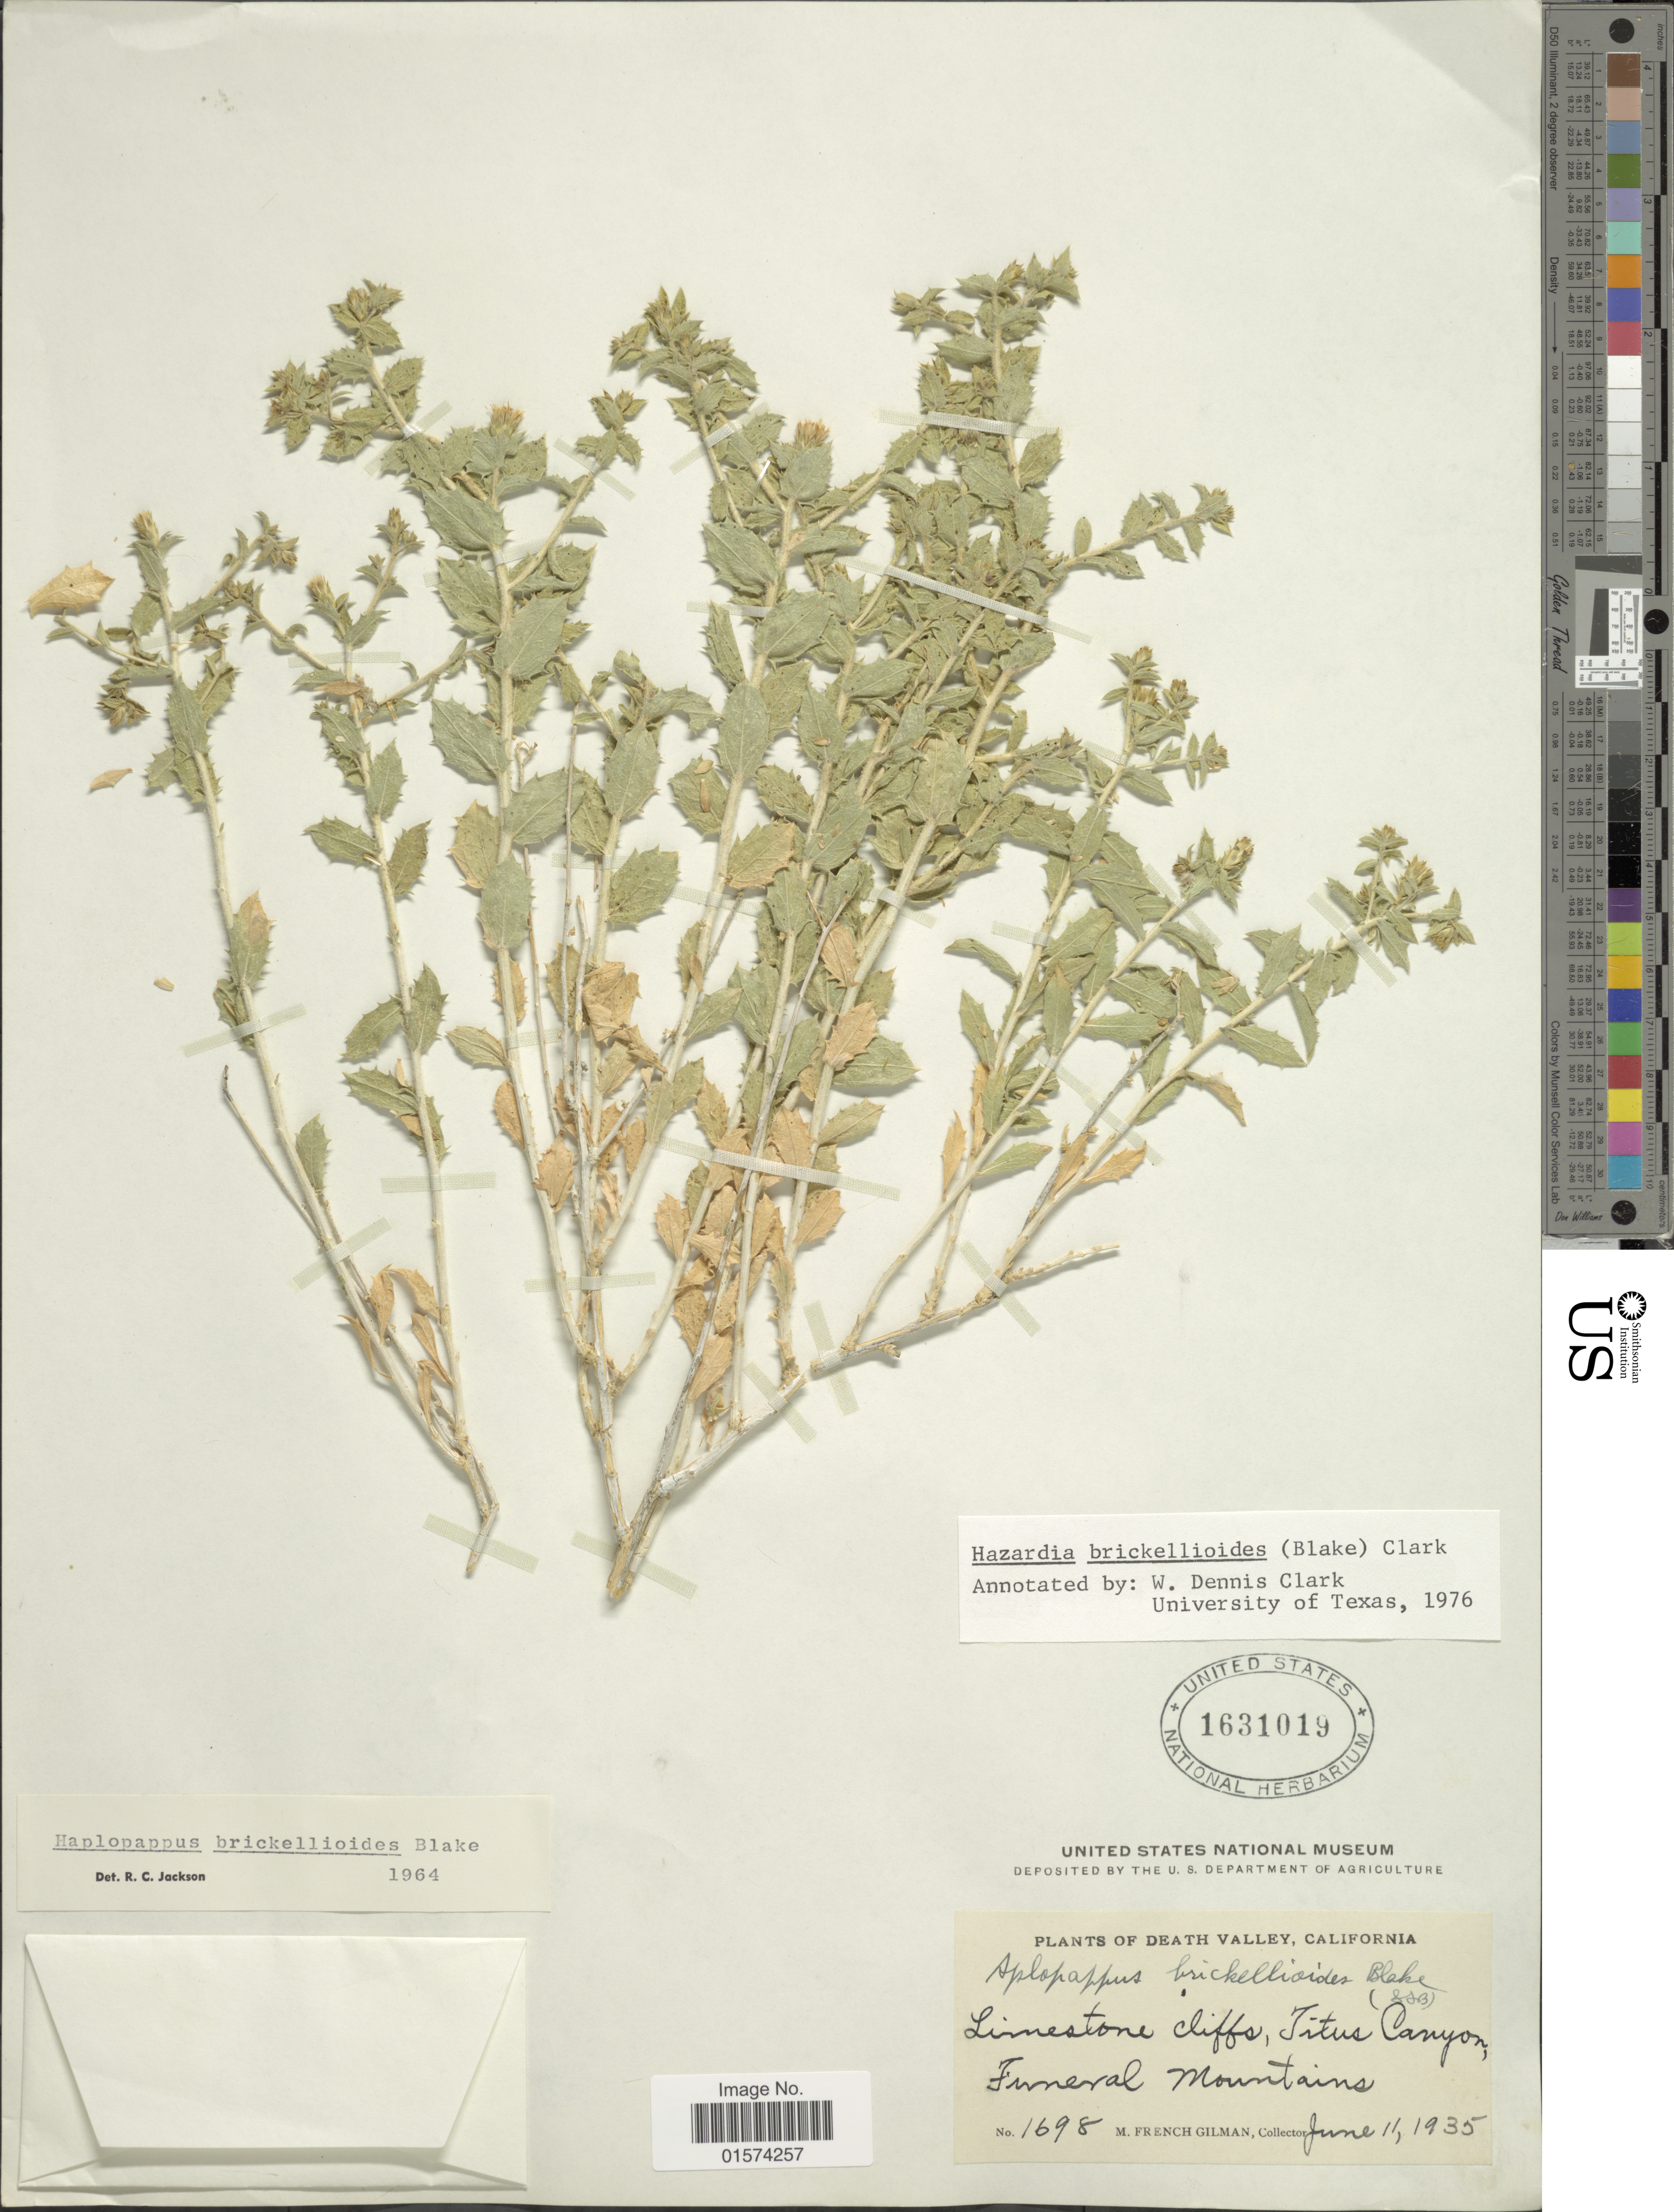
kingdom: Plantae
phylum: Tracheophyta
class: Magnoliopsida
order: Asterales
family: Asteraceae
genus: Hazardia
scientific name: Hazardia brickellioides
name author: (S.F. Blake) W.D. Clark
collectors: M. F. Gilman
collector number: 1698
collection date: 1935-06-11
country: United States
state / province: California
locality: Death Valley, Limestone cliffs, Fitus Canyon, Funeral Mountains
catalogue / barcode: US 1631019